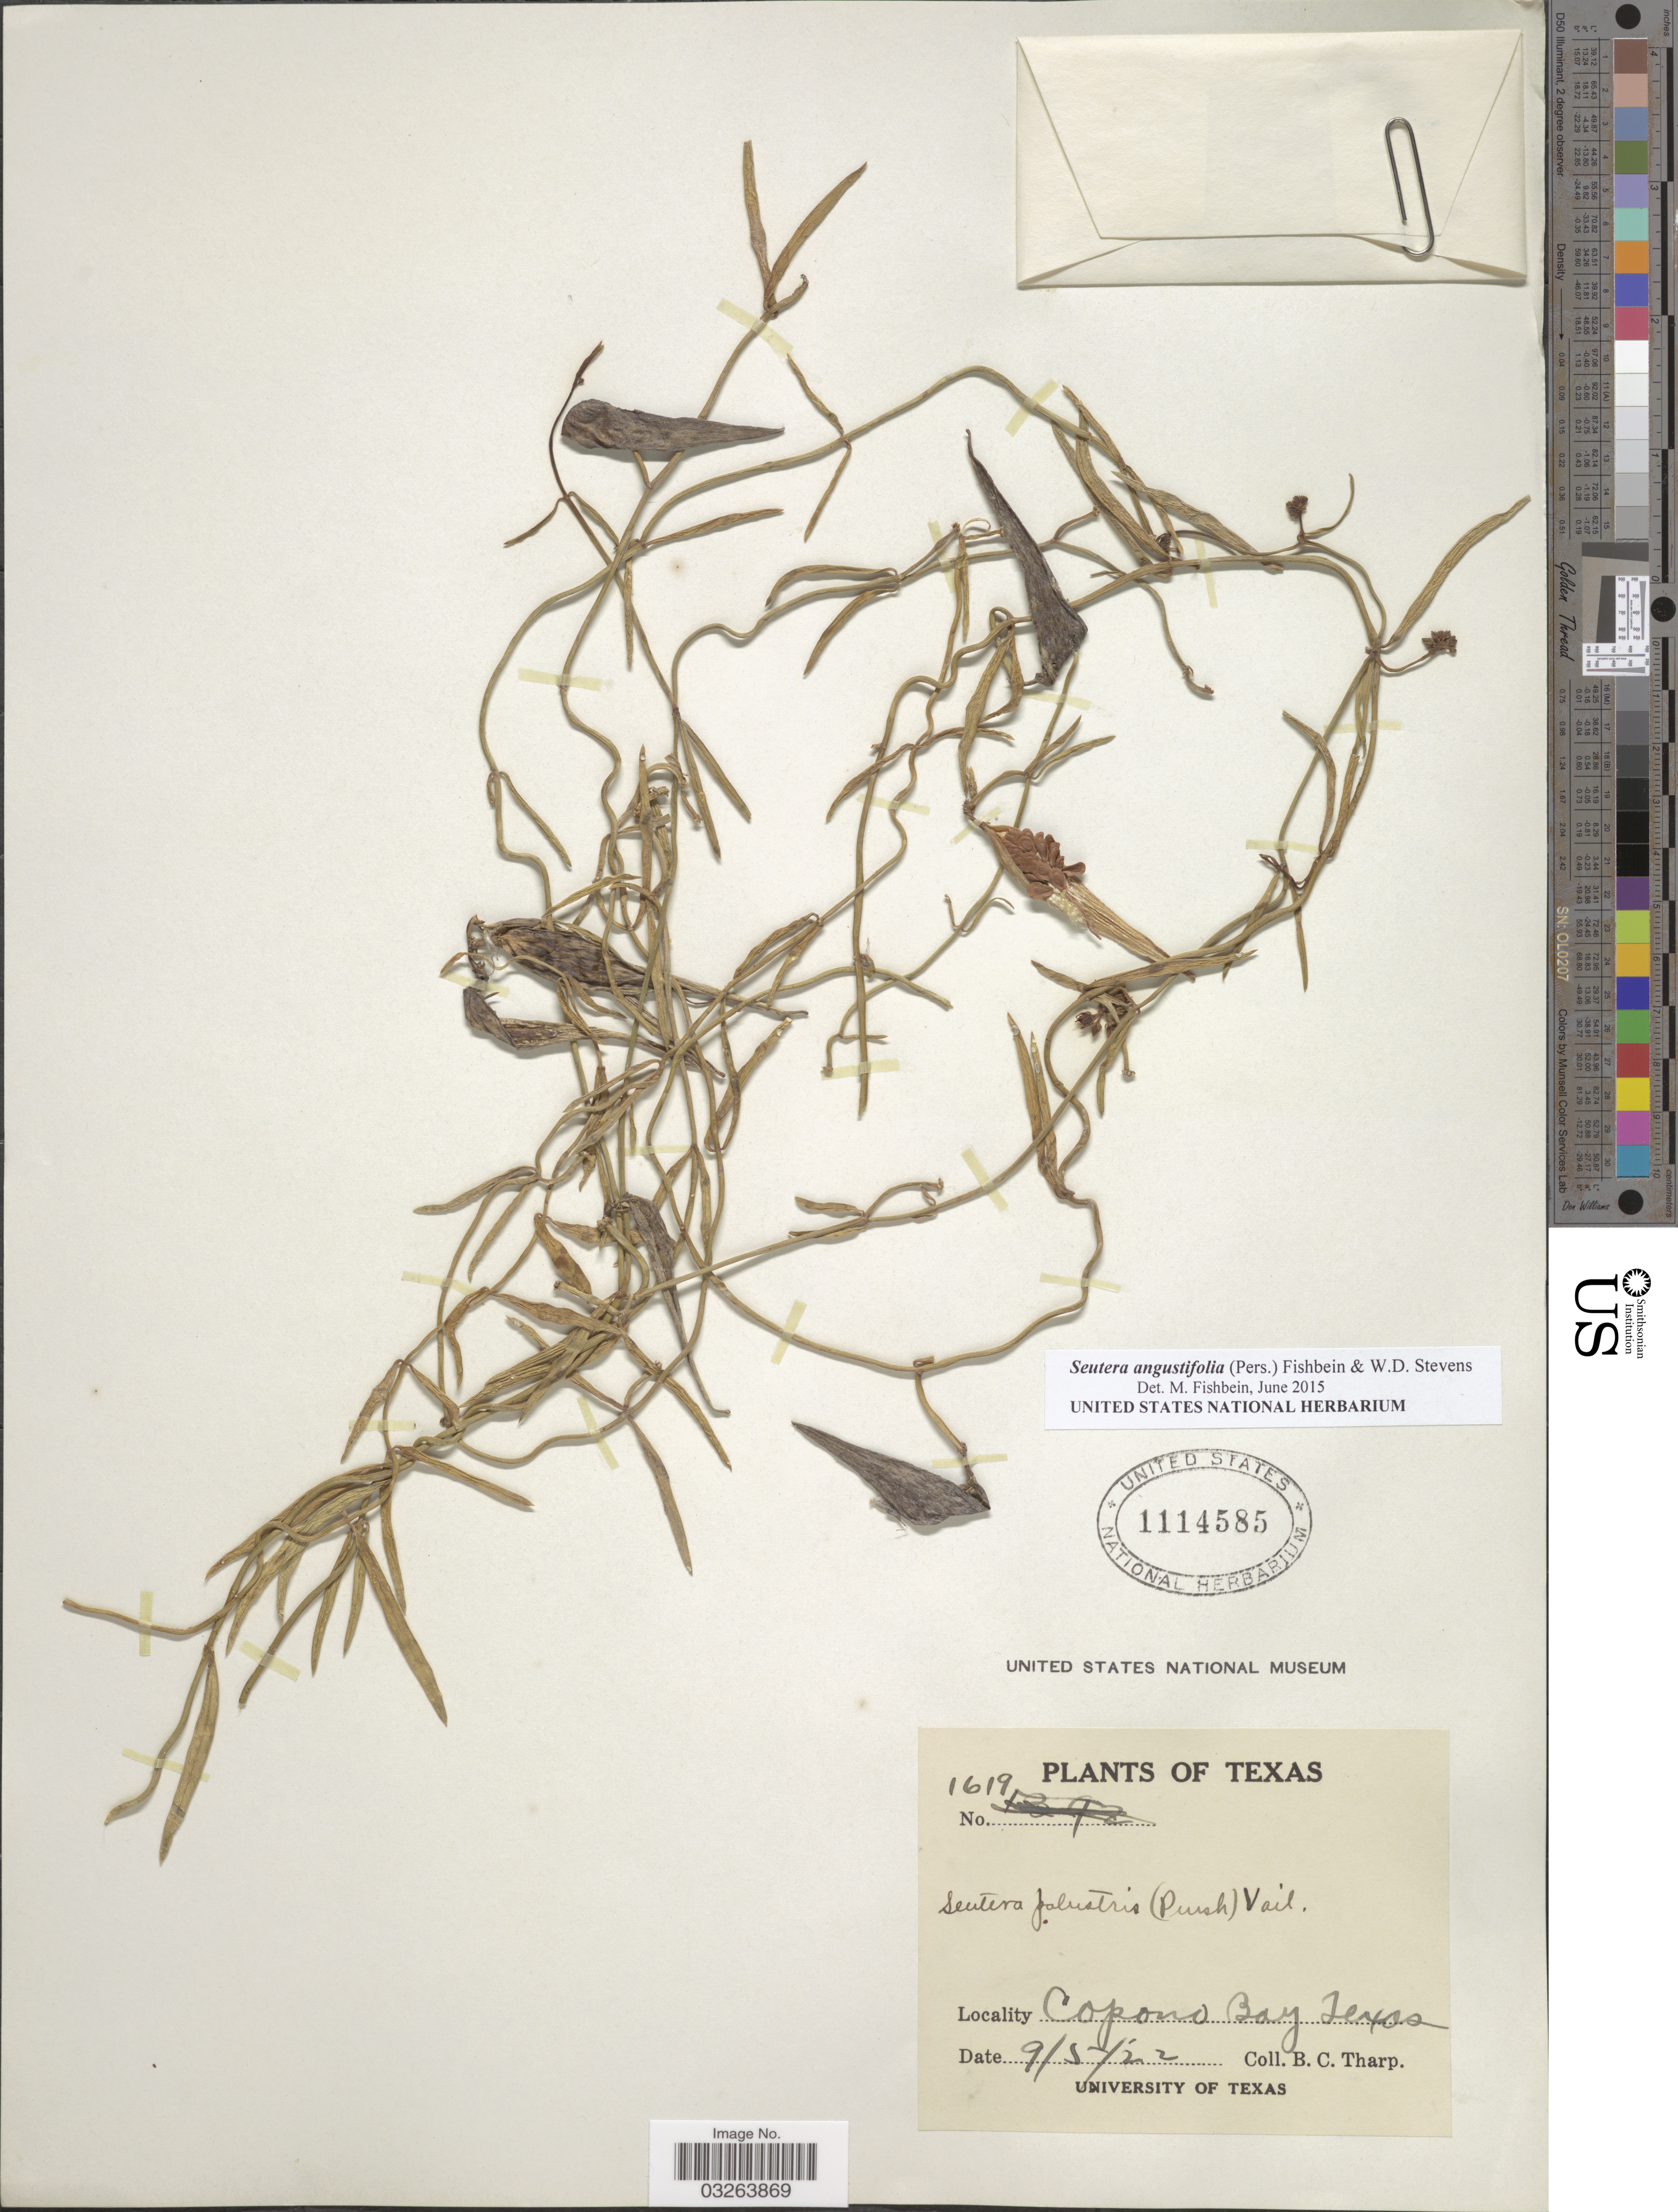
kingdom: Plantae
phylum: Tracheophyta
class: Magnoliopsida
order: Gentianales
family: Apocynaceae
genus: Seutera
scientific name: Seutera angustifolia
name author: Fishbein & W.D. Stevens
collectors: B. C. Tharp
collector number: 1619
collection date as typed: Transcribed d/m/y: 5/9/22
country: United States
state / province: Texas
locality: Copono Bay.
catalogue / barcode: US 1114585